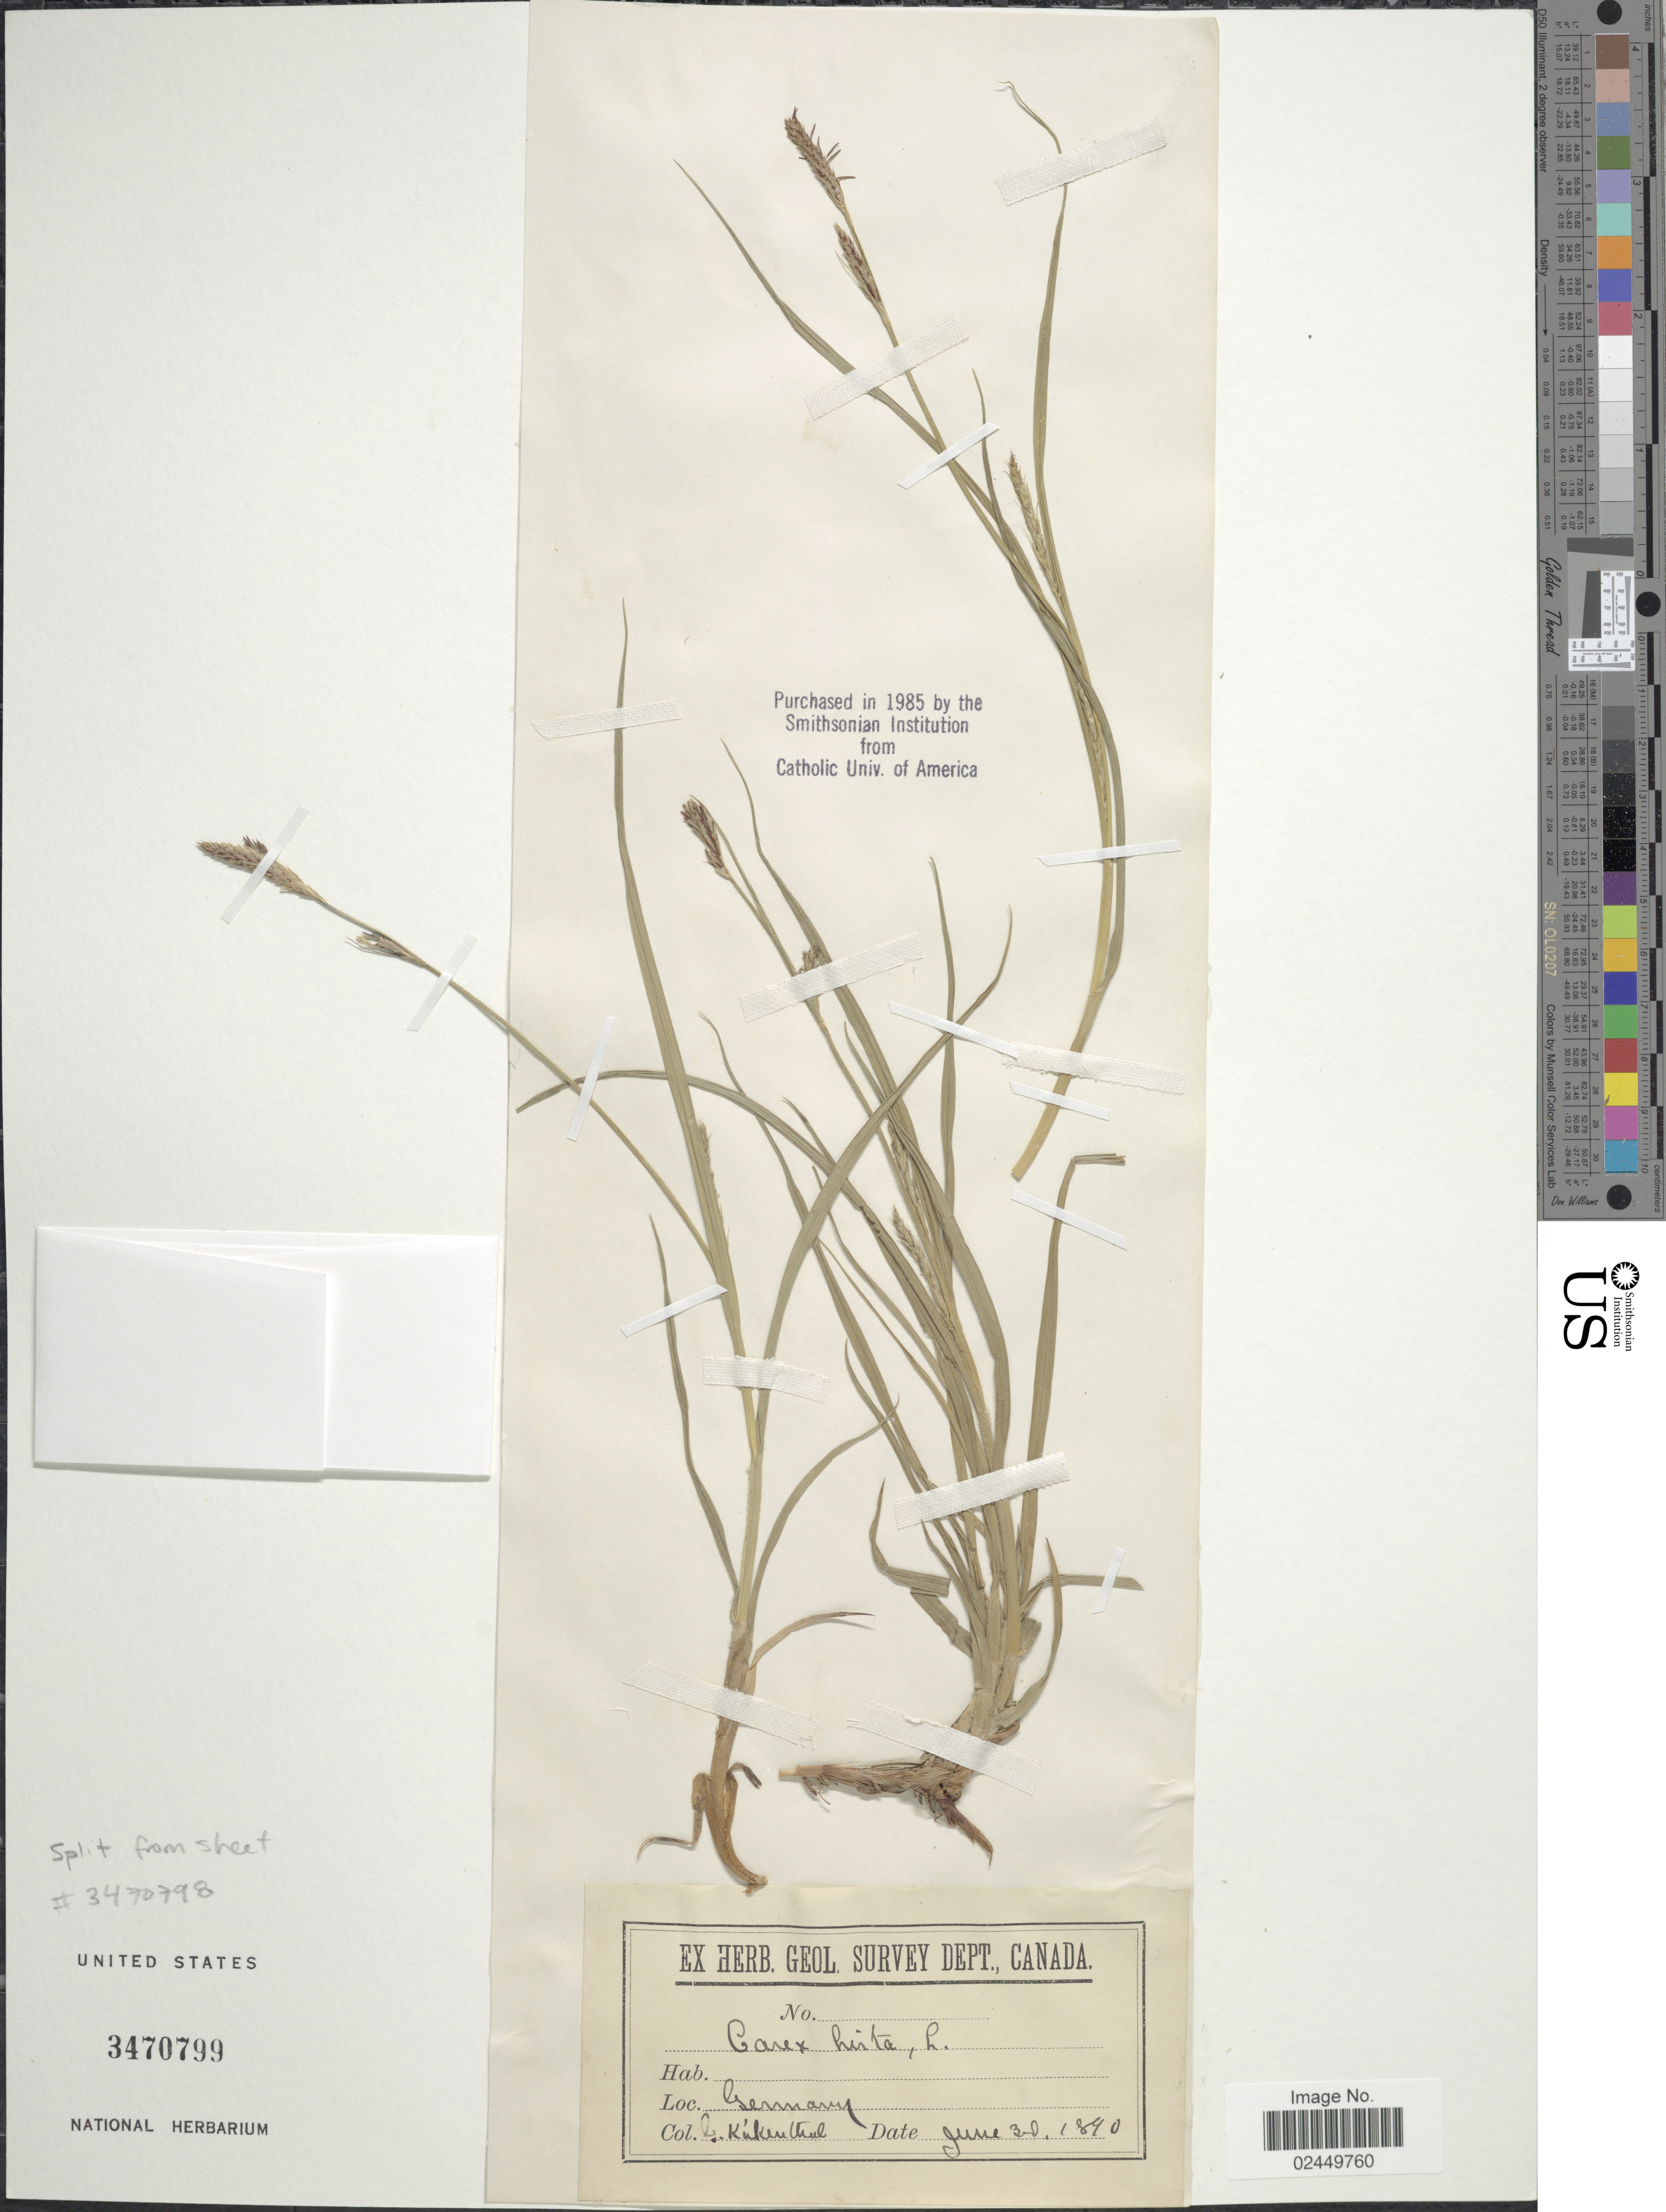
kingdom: Plantae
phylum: Tracheophyta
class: Liliopsida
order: Poales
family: Cyperaceae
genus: Carex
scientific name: Carex hirta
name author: L.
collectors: G. Kükenthal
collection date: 1890-06-30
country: Germany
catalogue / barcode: US 3470799